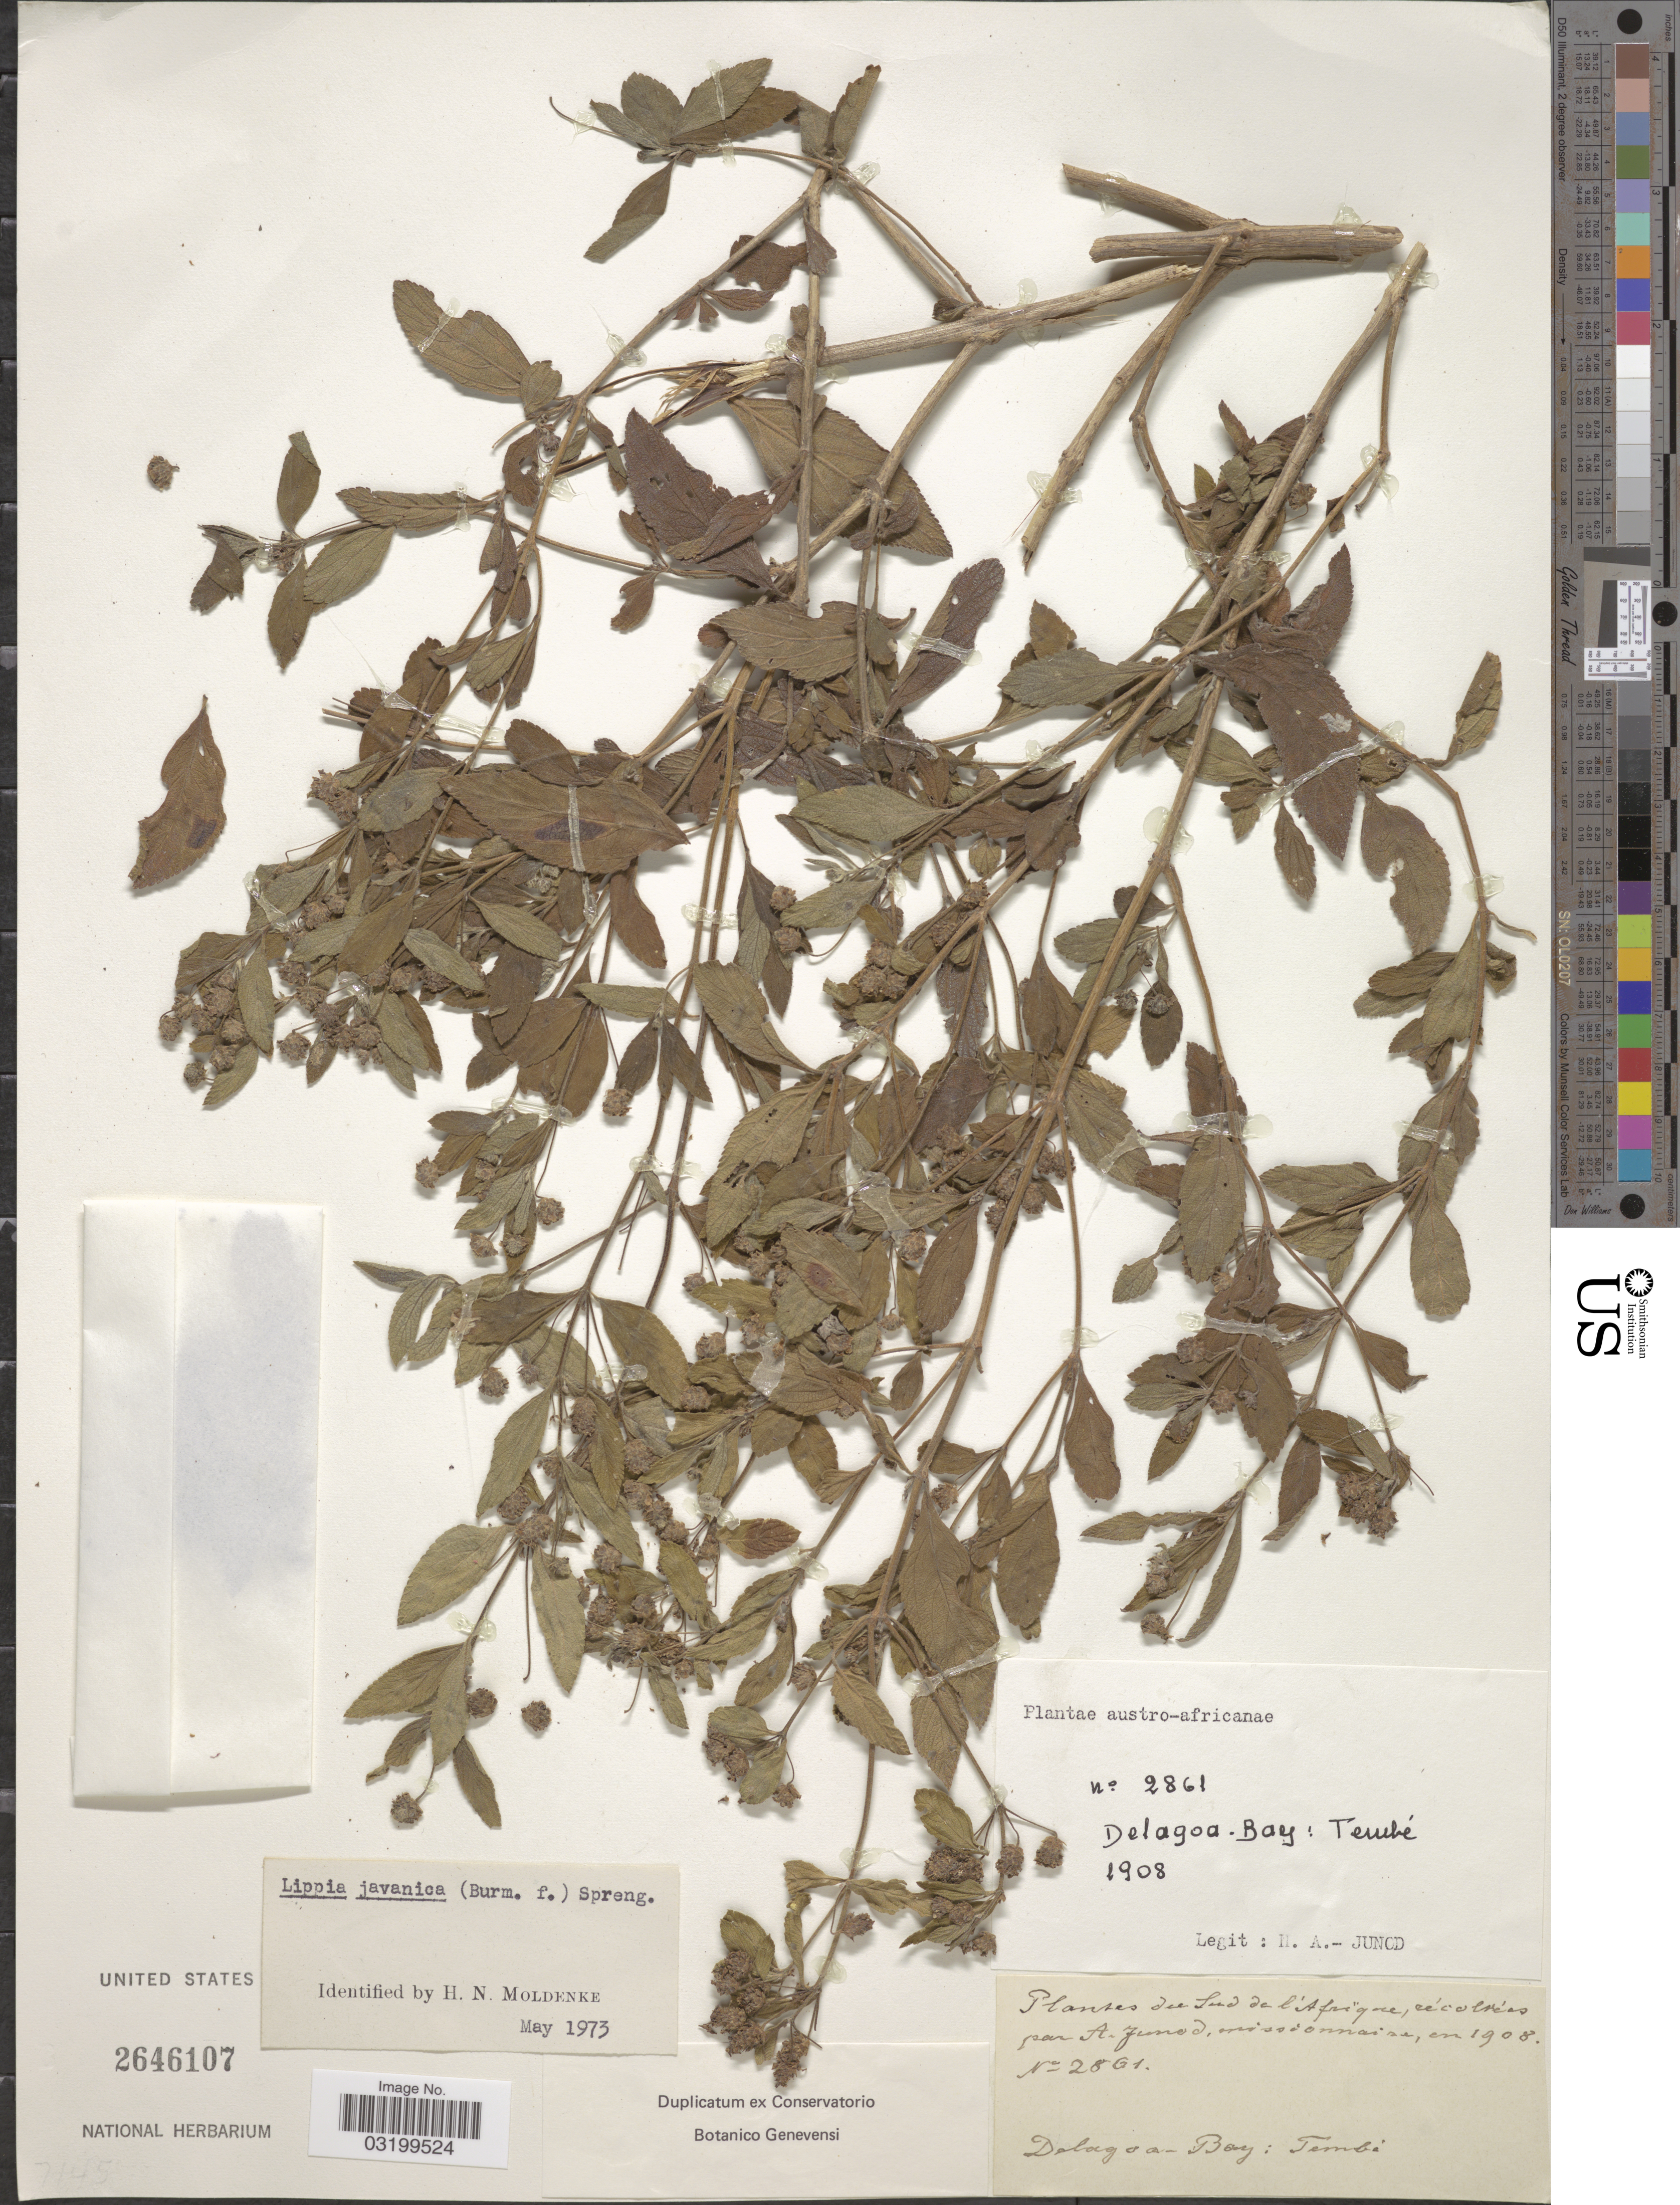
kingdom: Plantae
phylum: Tracheophyta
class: Magnoliopsida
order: Lamiales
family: Verbenaceae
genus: Lippia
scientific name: Lippia javanica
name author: (Burm. f.) Spreng.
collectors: H. Junod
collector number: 2861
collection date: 1908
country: South Africa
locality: Austro-africanae. Delagoa- Bay: Tembé.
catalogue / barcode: US 2646107